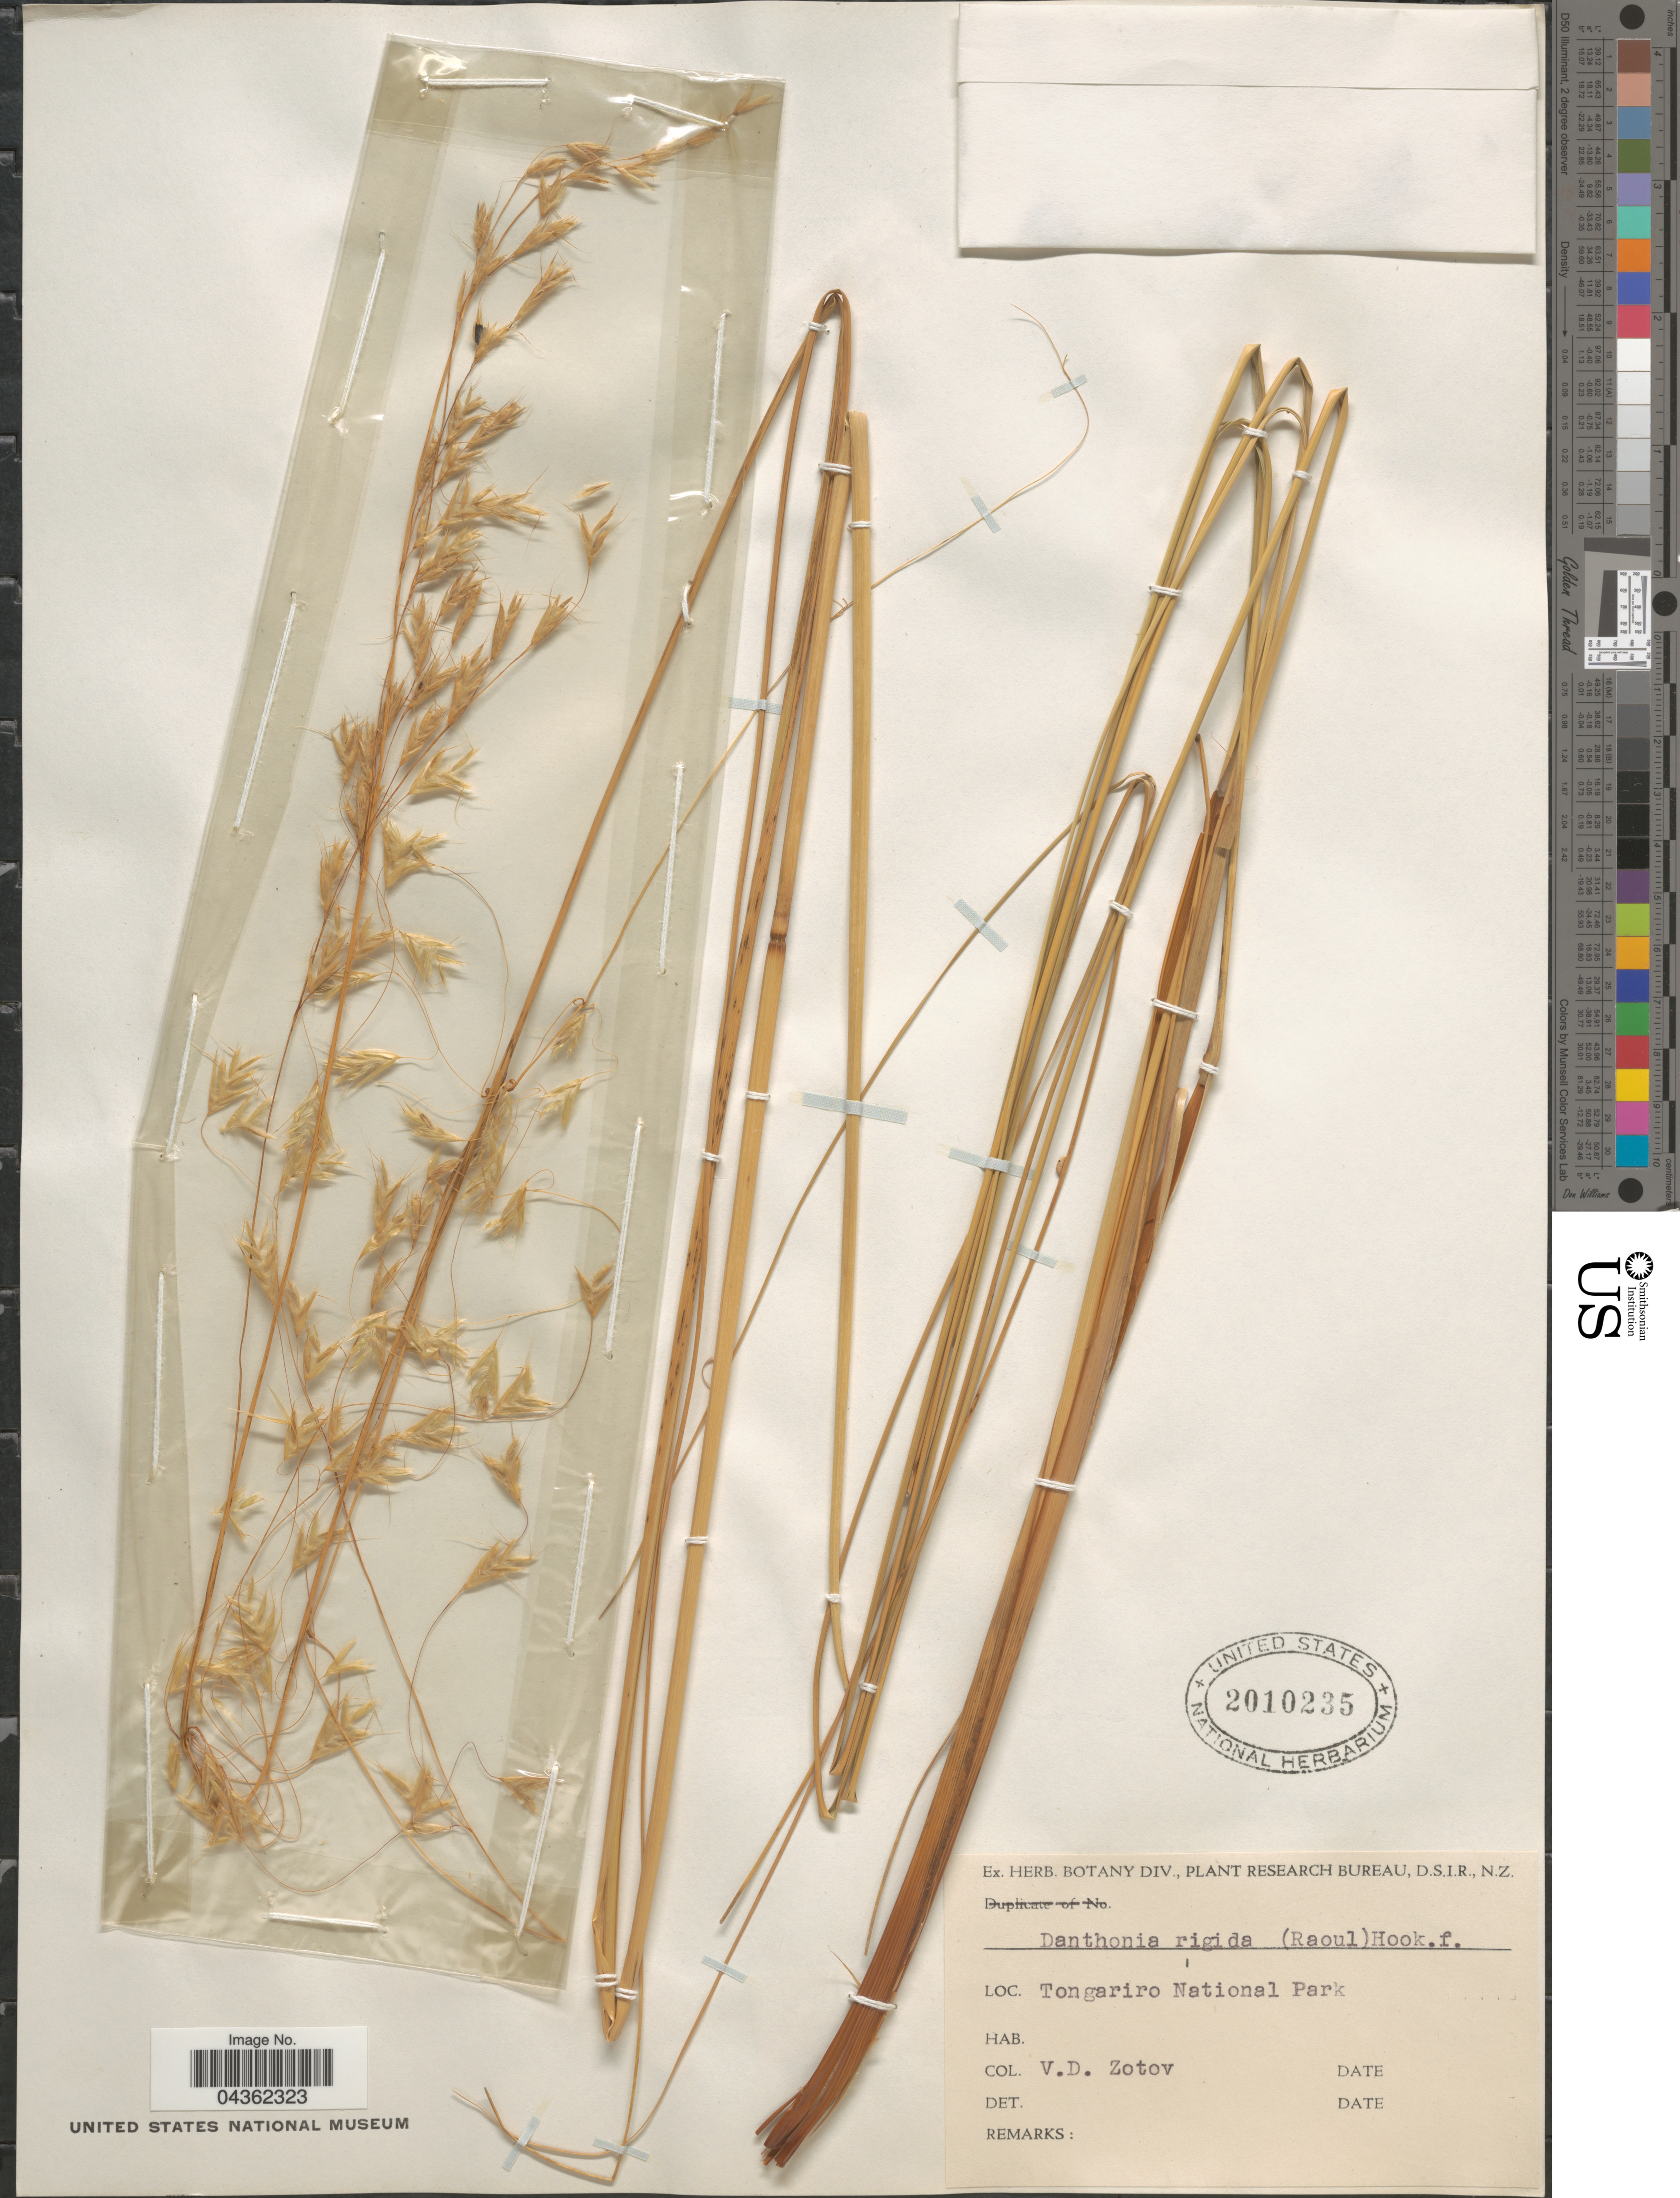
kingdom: Plantae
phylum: Tracheophyta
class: Liliopsida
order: Poales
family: Poaceae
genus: Chionochloa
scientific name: Chionochloa rigida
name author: (Raoul) Zotov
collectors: V. Zotov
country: New Zealand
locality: Tongariro National Park.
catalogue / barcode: US 2010235